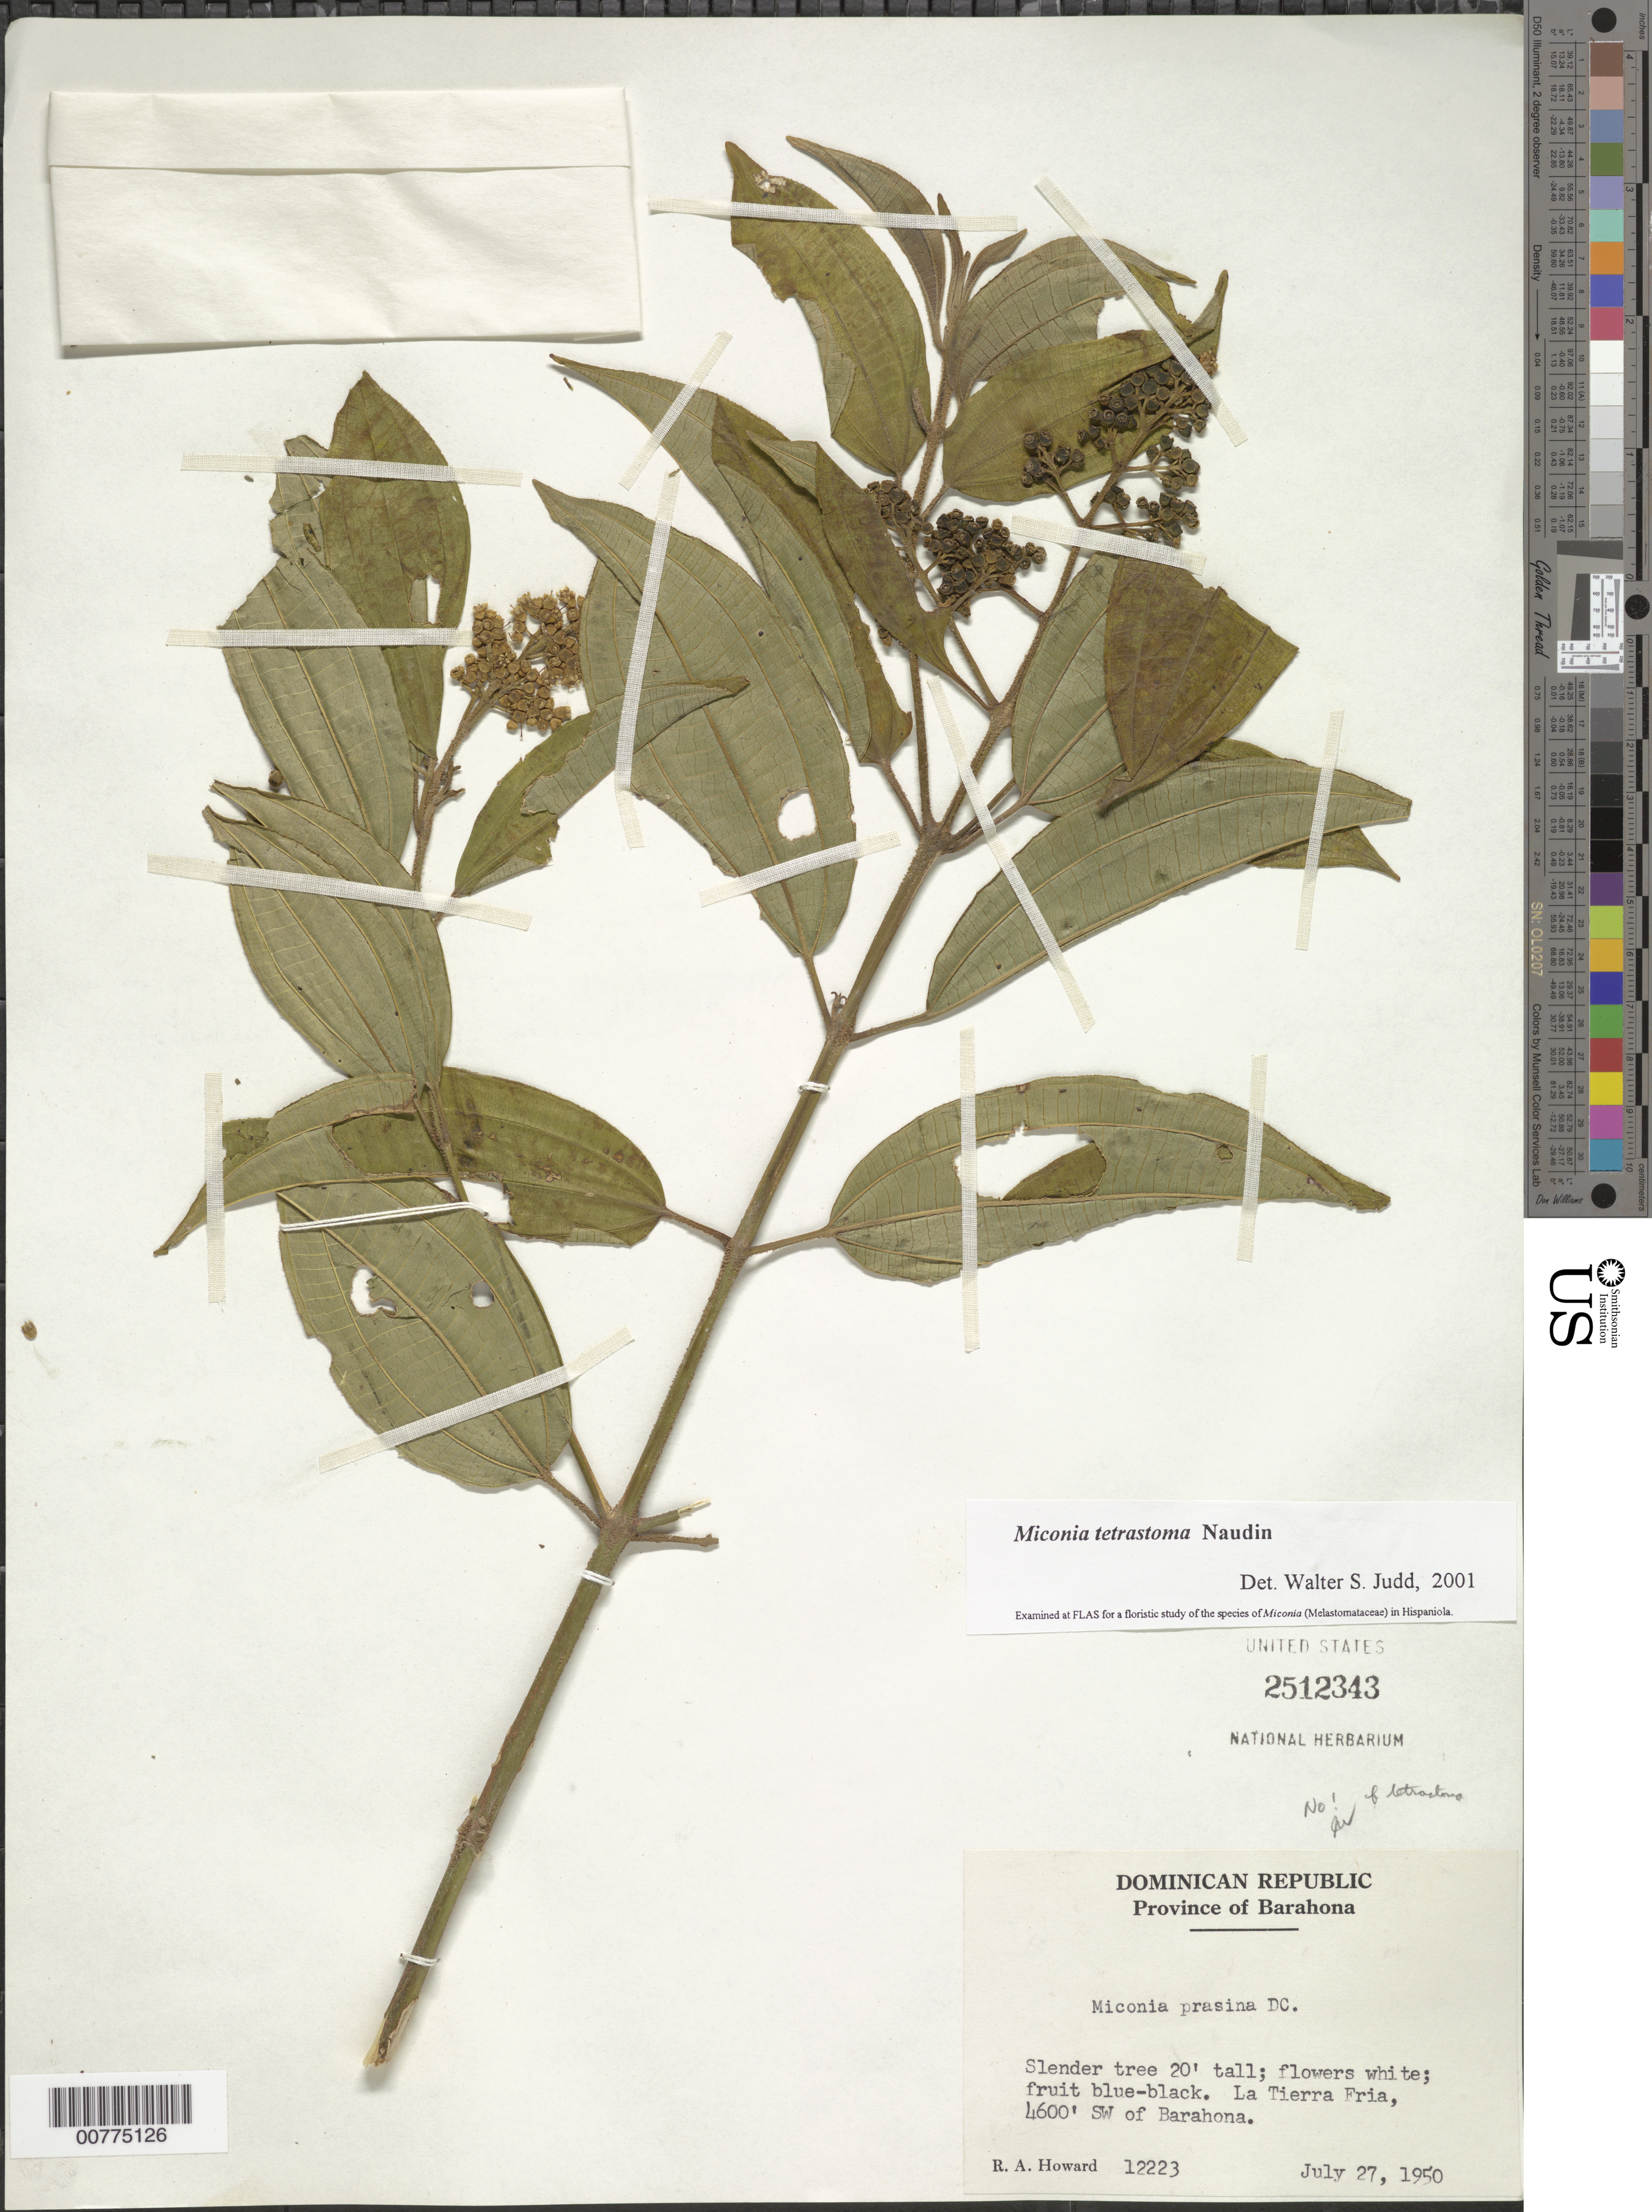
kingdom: Plantae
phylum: Tracheophyta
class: Magnoliopsida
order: Myrtales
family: Melastomataceae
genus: Miconia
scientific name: Miconia tetrastoma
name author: Naudin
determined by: Judd, Walter S.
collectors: R. A. Howard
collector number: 12223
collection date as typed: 27 Jul 1950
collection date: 1950-07-27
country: Dominican Republic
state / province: Barahona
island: Hispaniola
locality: SW of Barahona, La Tierra Fria.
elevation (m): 1402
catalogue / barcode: US 2512343